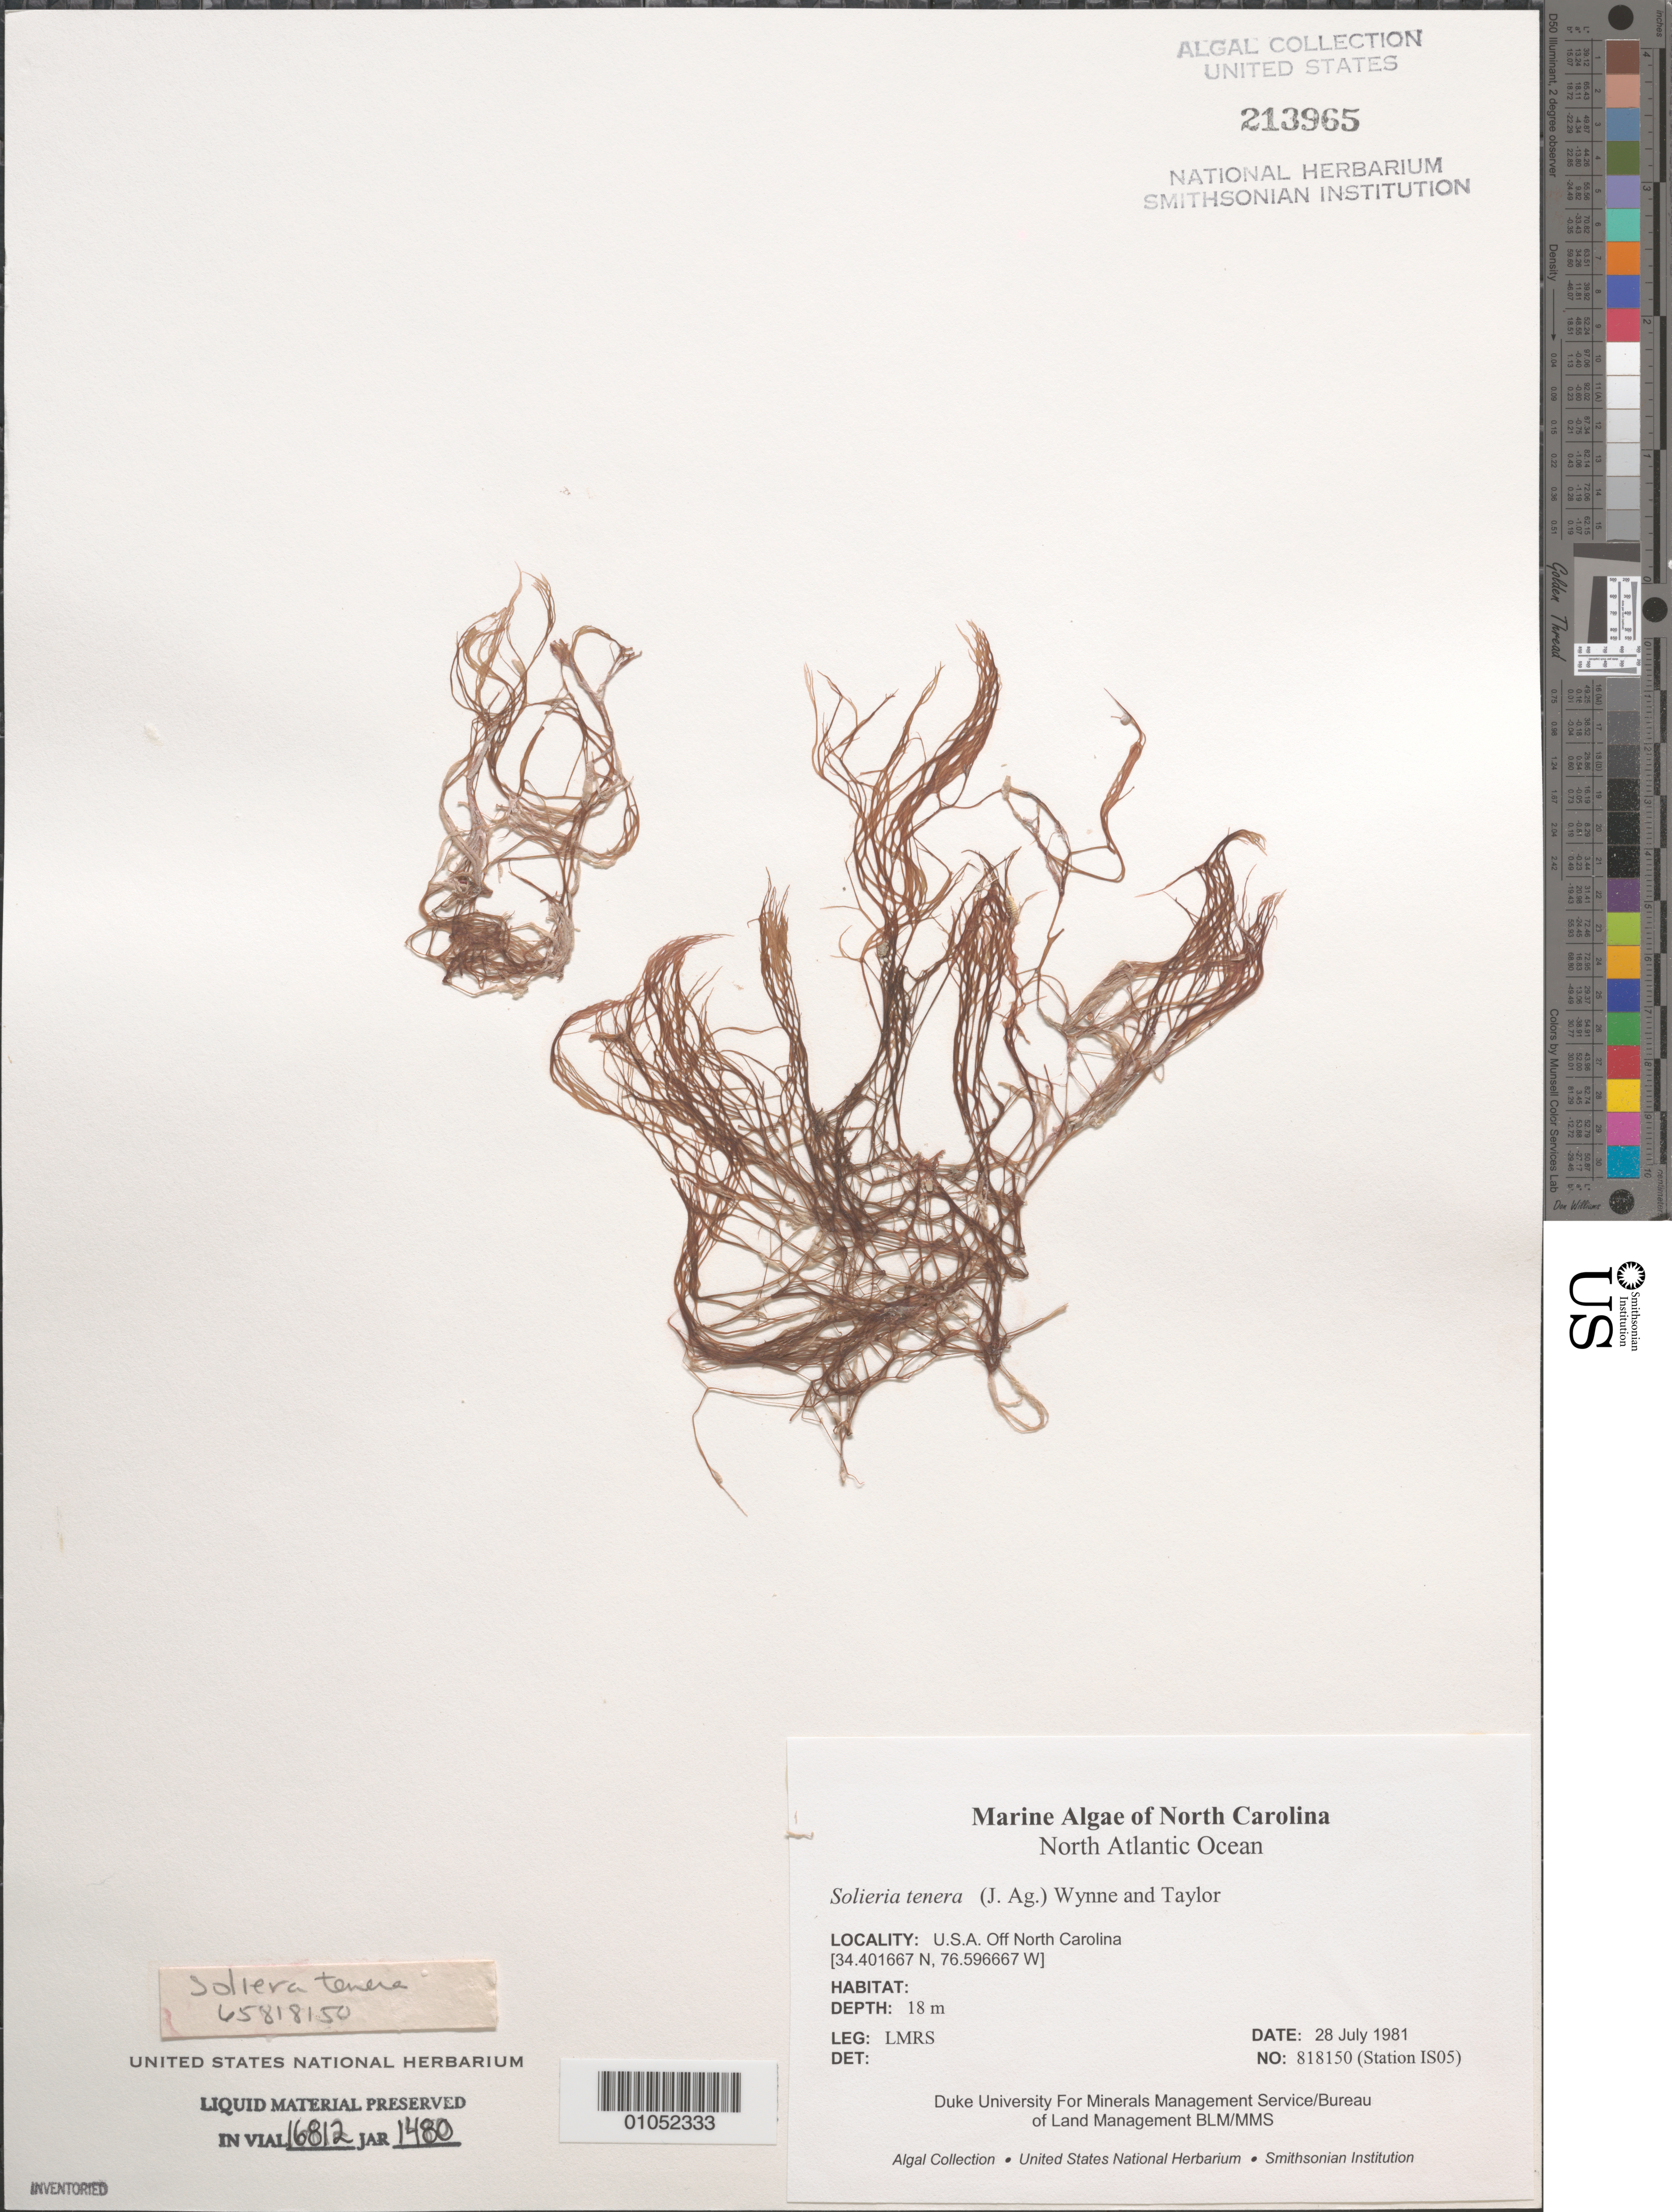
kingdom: Plantae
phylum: Rhodophyta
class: Florideophyceae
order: Gigartinales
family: Solieriaceae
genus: Solieria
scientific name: Solieria filiformis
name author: (Kütz.) P.W. Gabrielson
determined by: Algae name updating Project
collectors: LMRS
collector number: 818150 (Station IS05)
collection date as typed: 28 Jul 1981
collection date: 1981-07-28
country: United States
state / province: North Carolina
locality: North Atlantic Ocean off North Carolina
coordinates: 34.401667 N, 76.596667 W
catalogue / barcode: US 213965